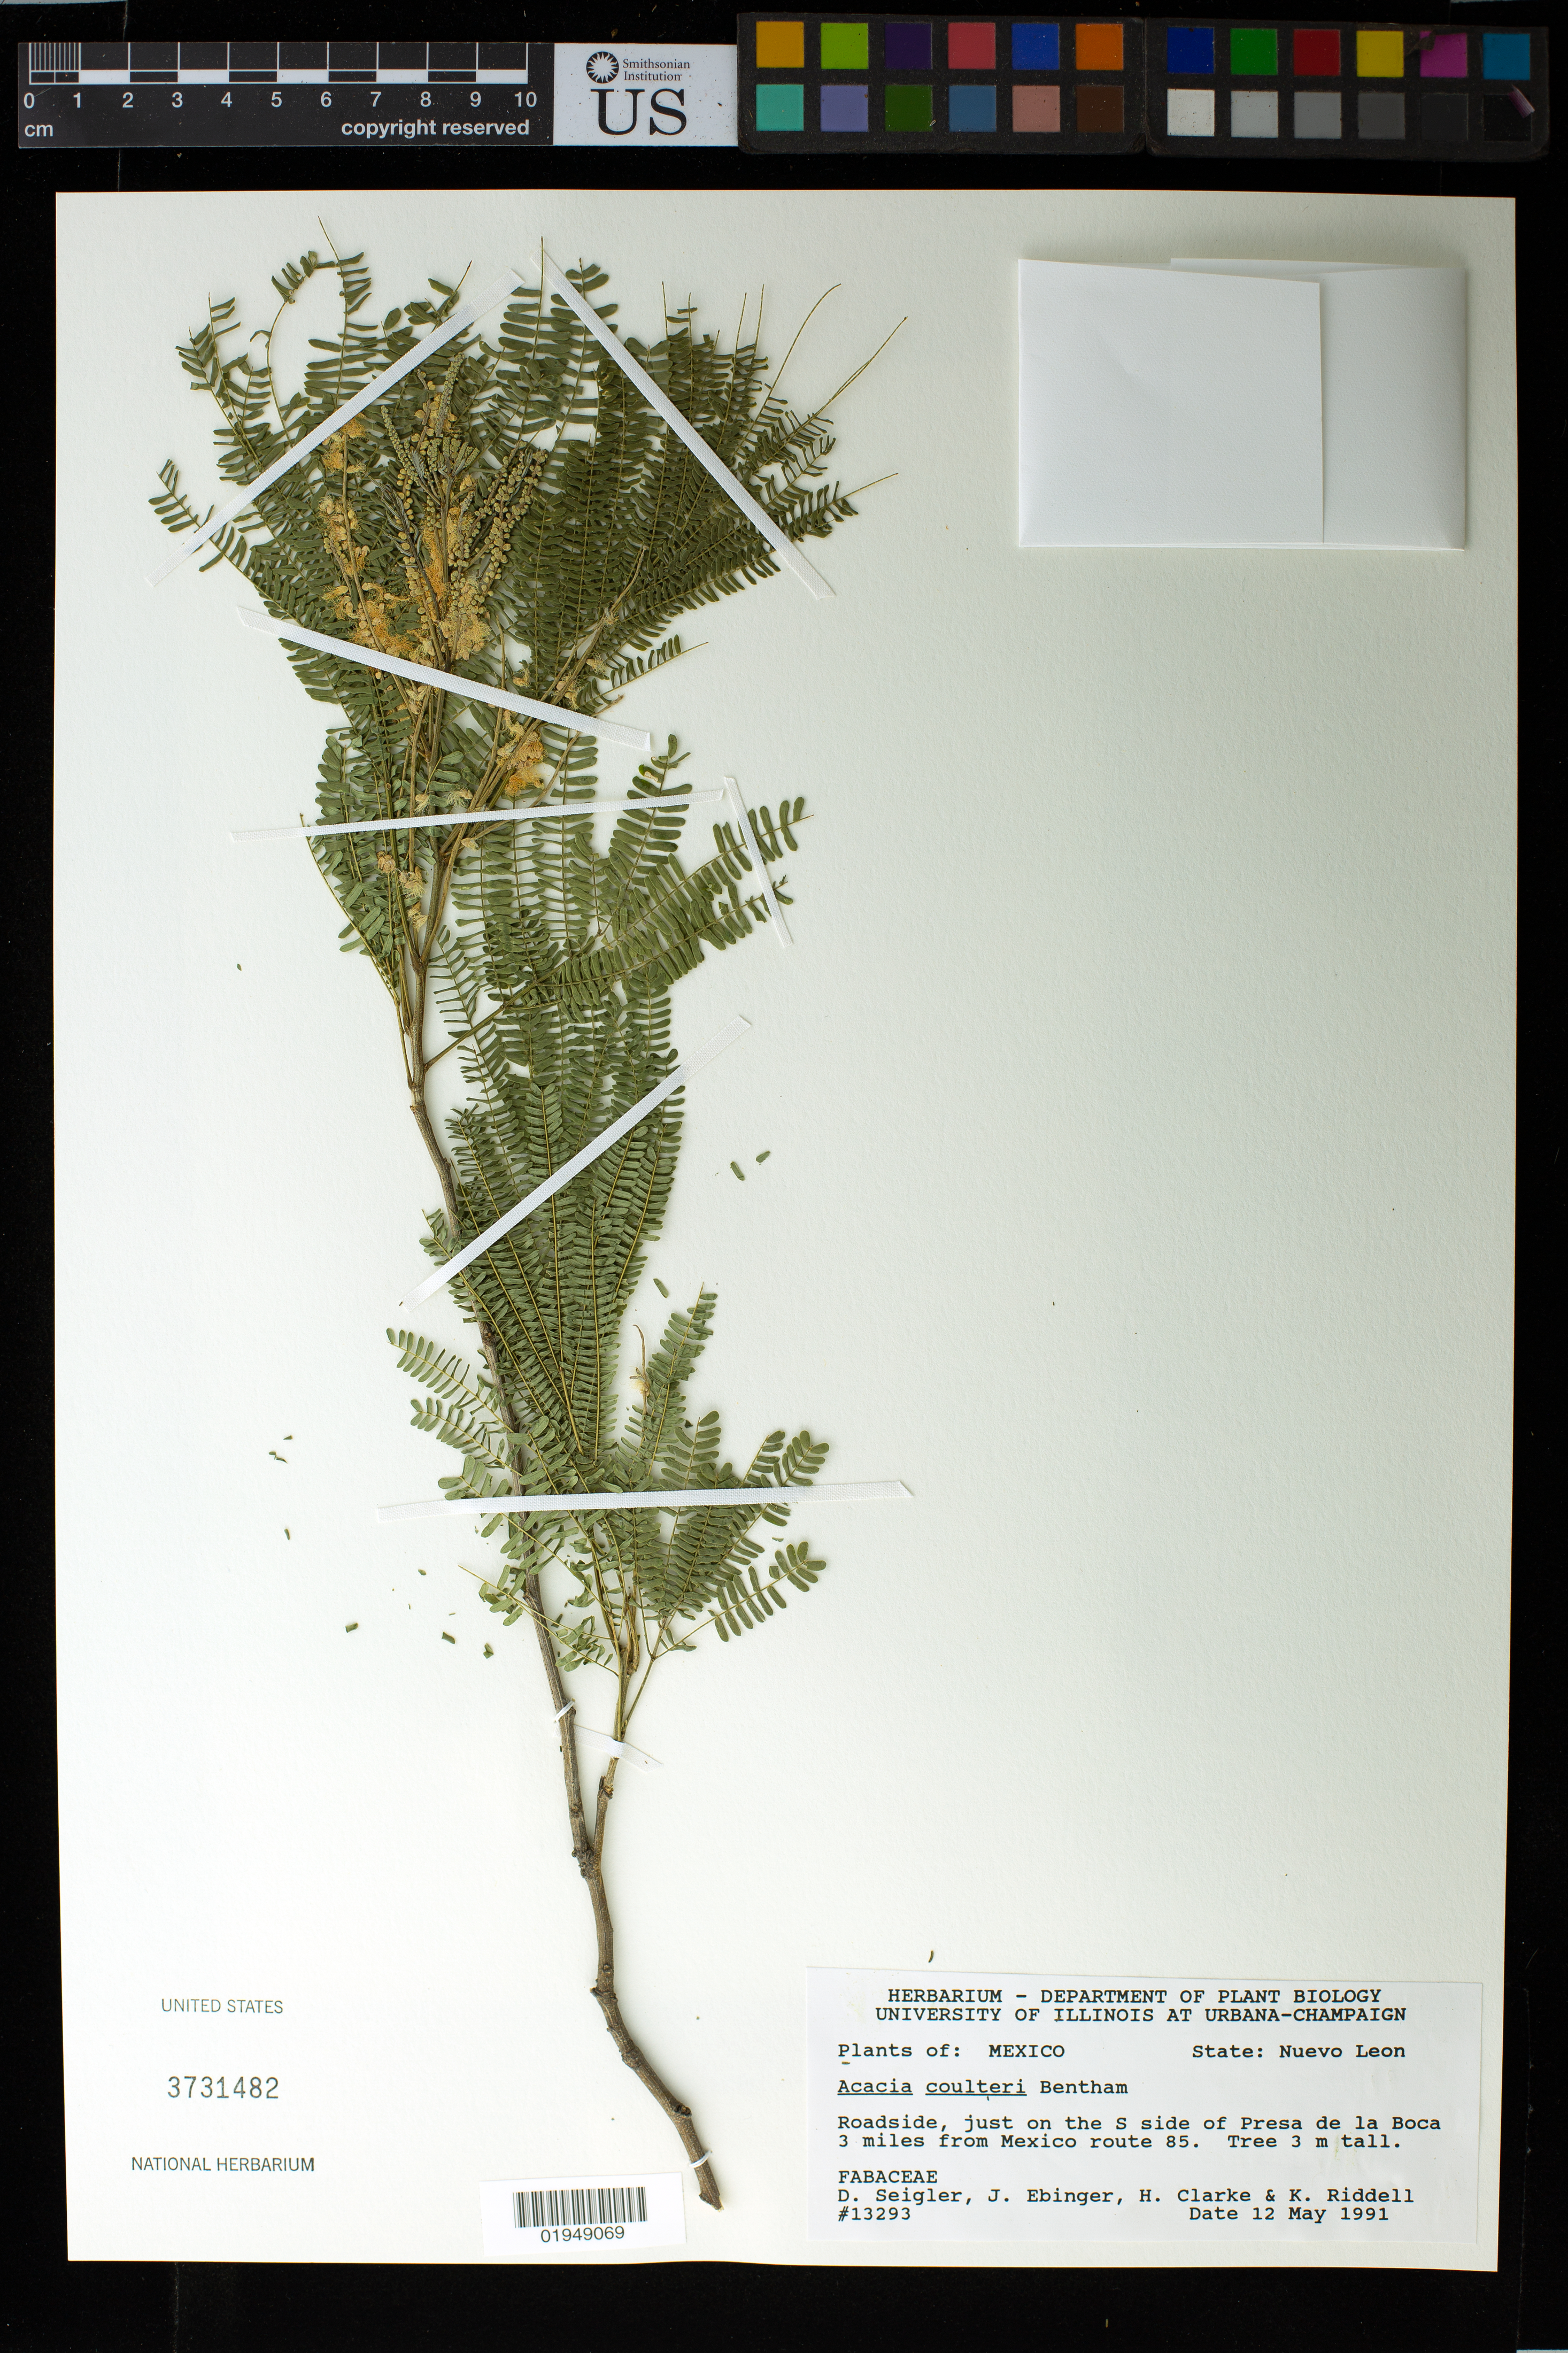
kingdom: Plantae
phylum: Tracheophyta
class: Magnoliopsida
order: Fabales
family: Fabaceae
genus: Mariosousa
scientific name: Mariosousa coulteri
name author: (Benth.) Seigler & Ebinger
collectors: D. Seigler, J. Ebinger, K. Clarke & Riddell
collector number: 13293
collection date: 1991-05-18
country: Mexico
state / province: Nuevo León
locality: on the S side of Presa de la Boca 3 miles from Mexico route 85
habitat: Roadside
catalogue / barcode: US 3731482